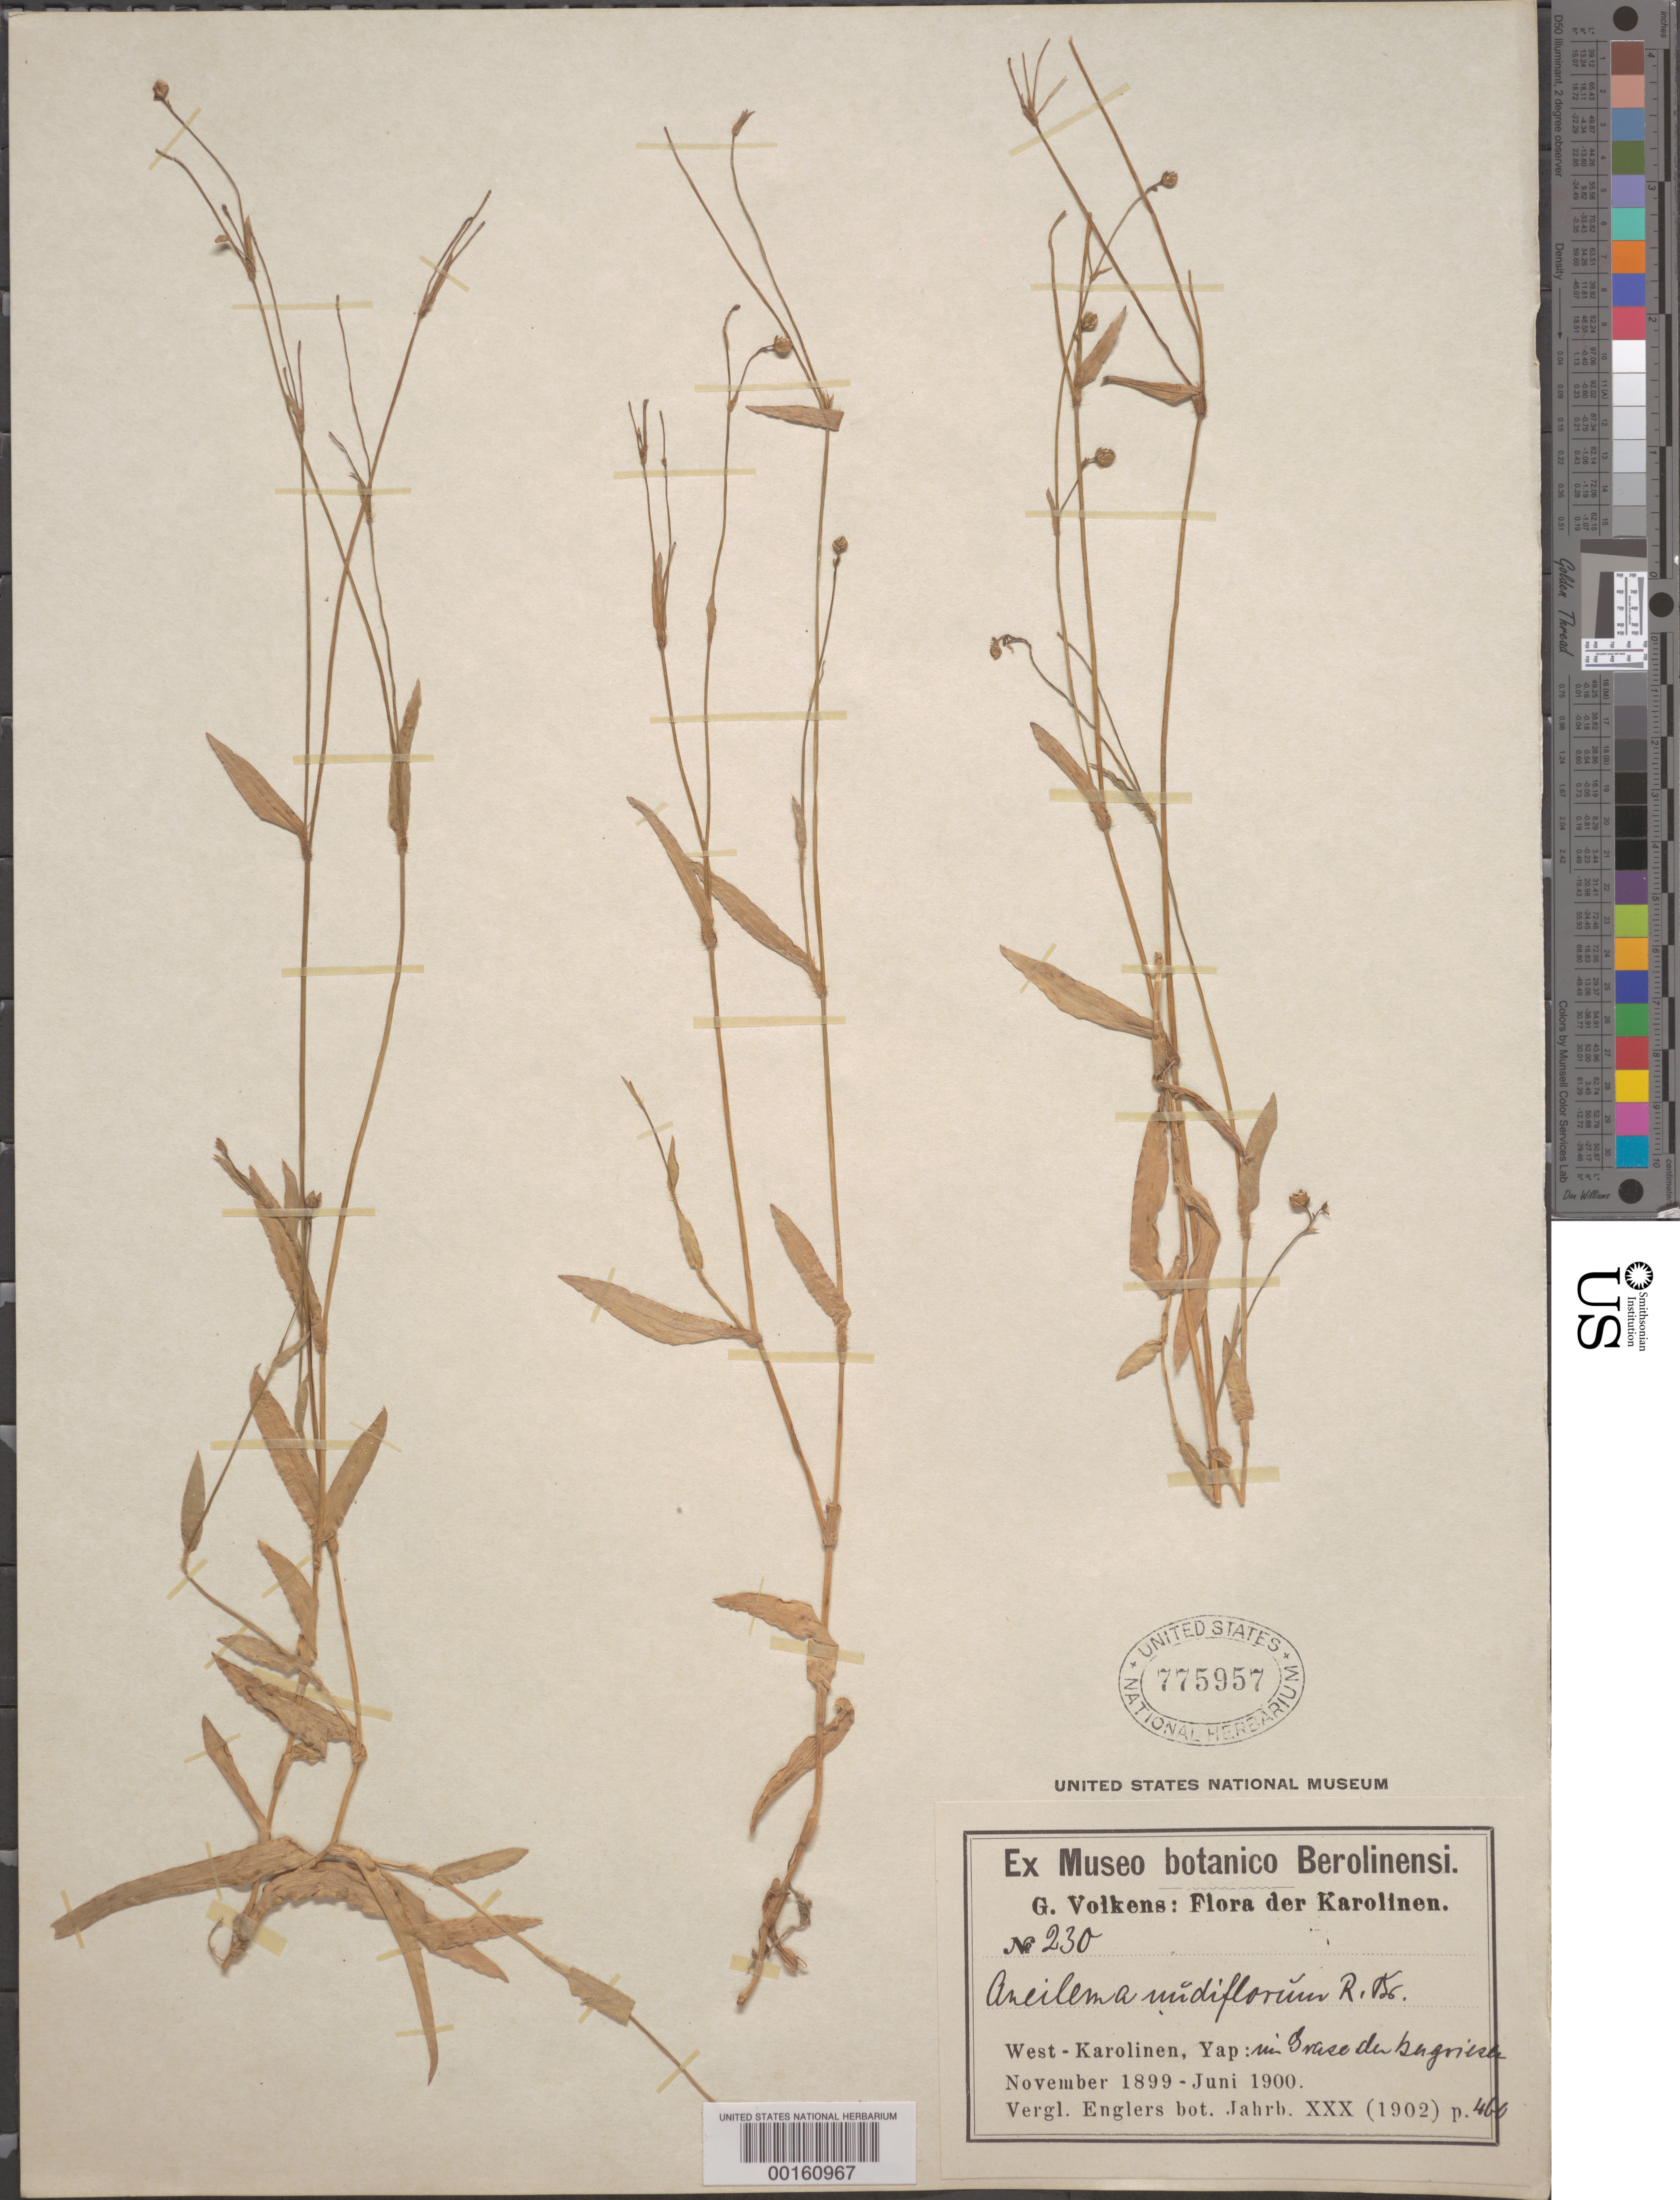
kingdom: Plantae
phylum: Tracheophyta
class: Liliopsida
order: Commelinales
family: Commelinaceae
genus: Murdannia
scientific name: Murdannia sp.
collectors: G. Volkens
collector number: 230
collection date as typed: Nov 1899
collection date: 1899-11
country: Micronesia, Federated States of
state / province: Yap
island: Yap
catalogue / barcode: US 775957